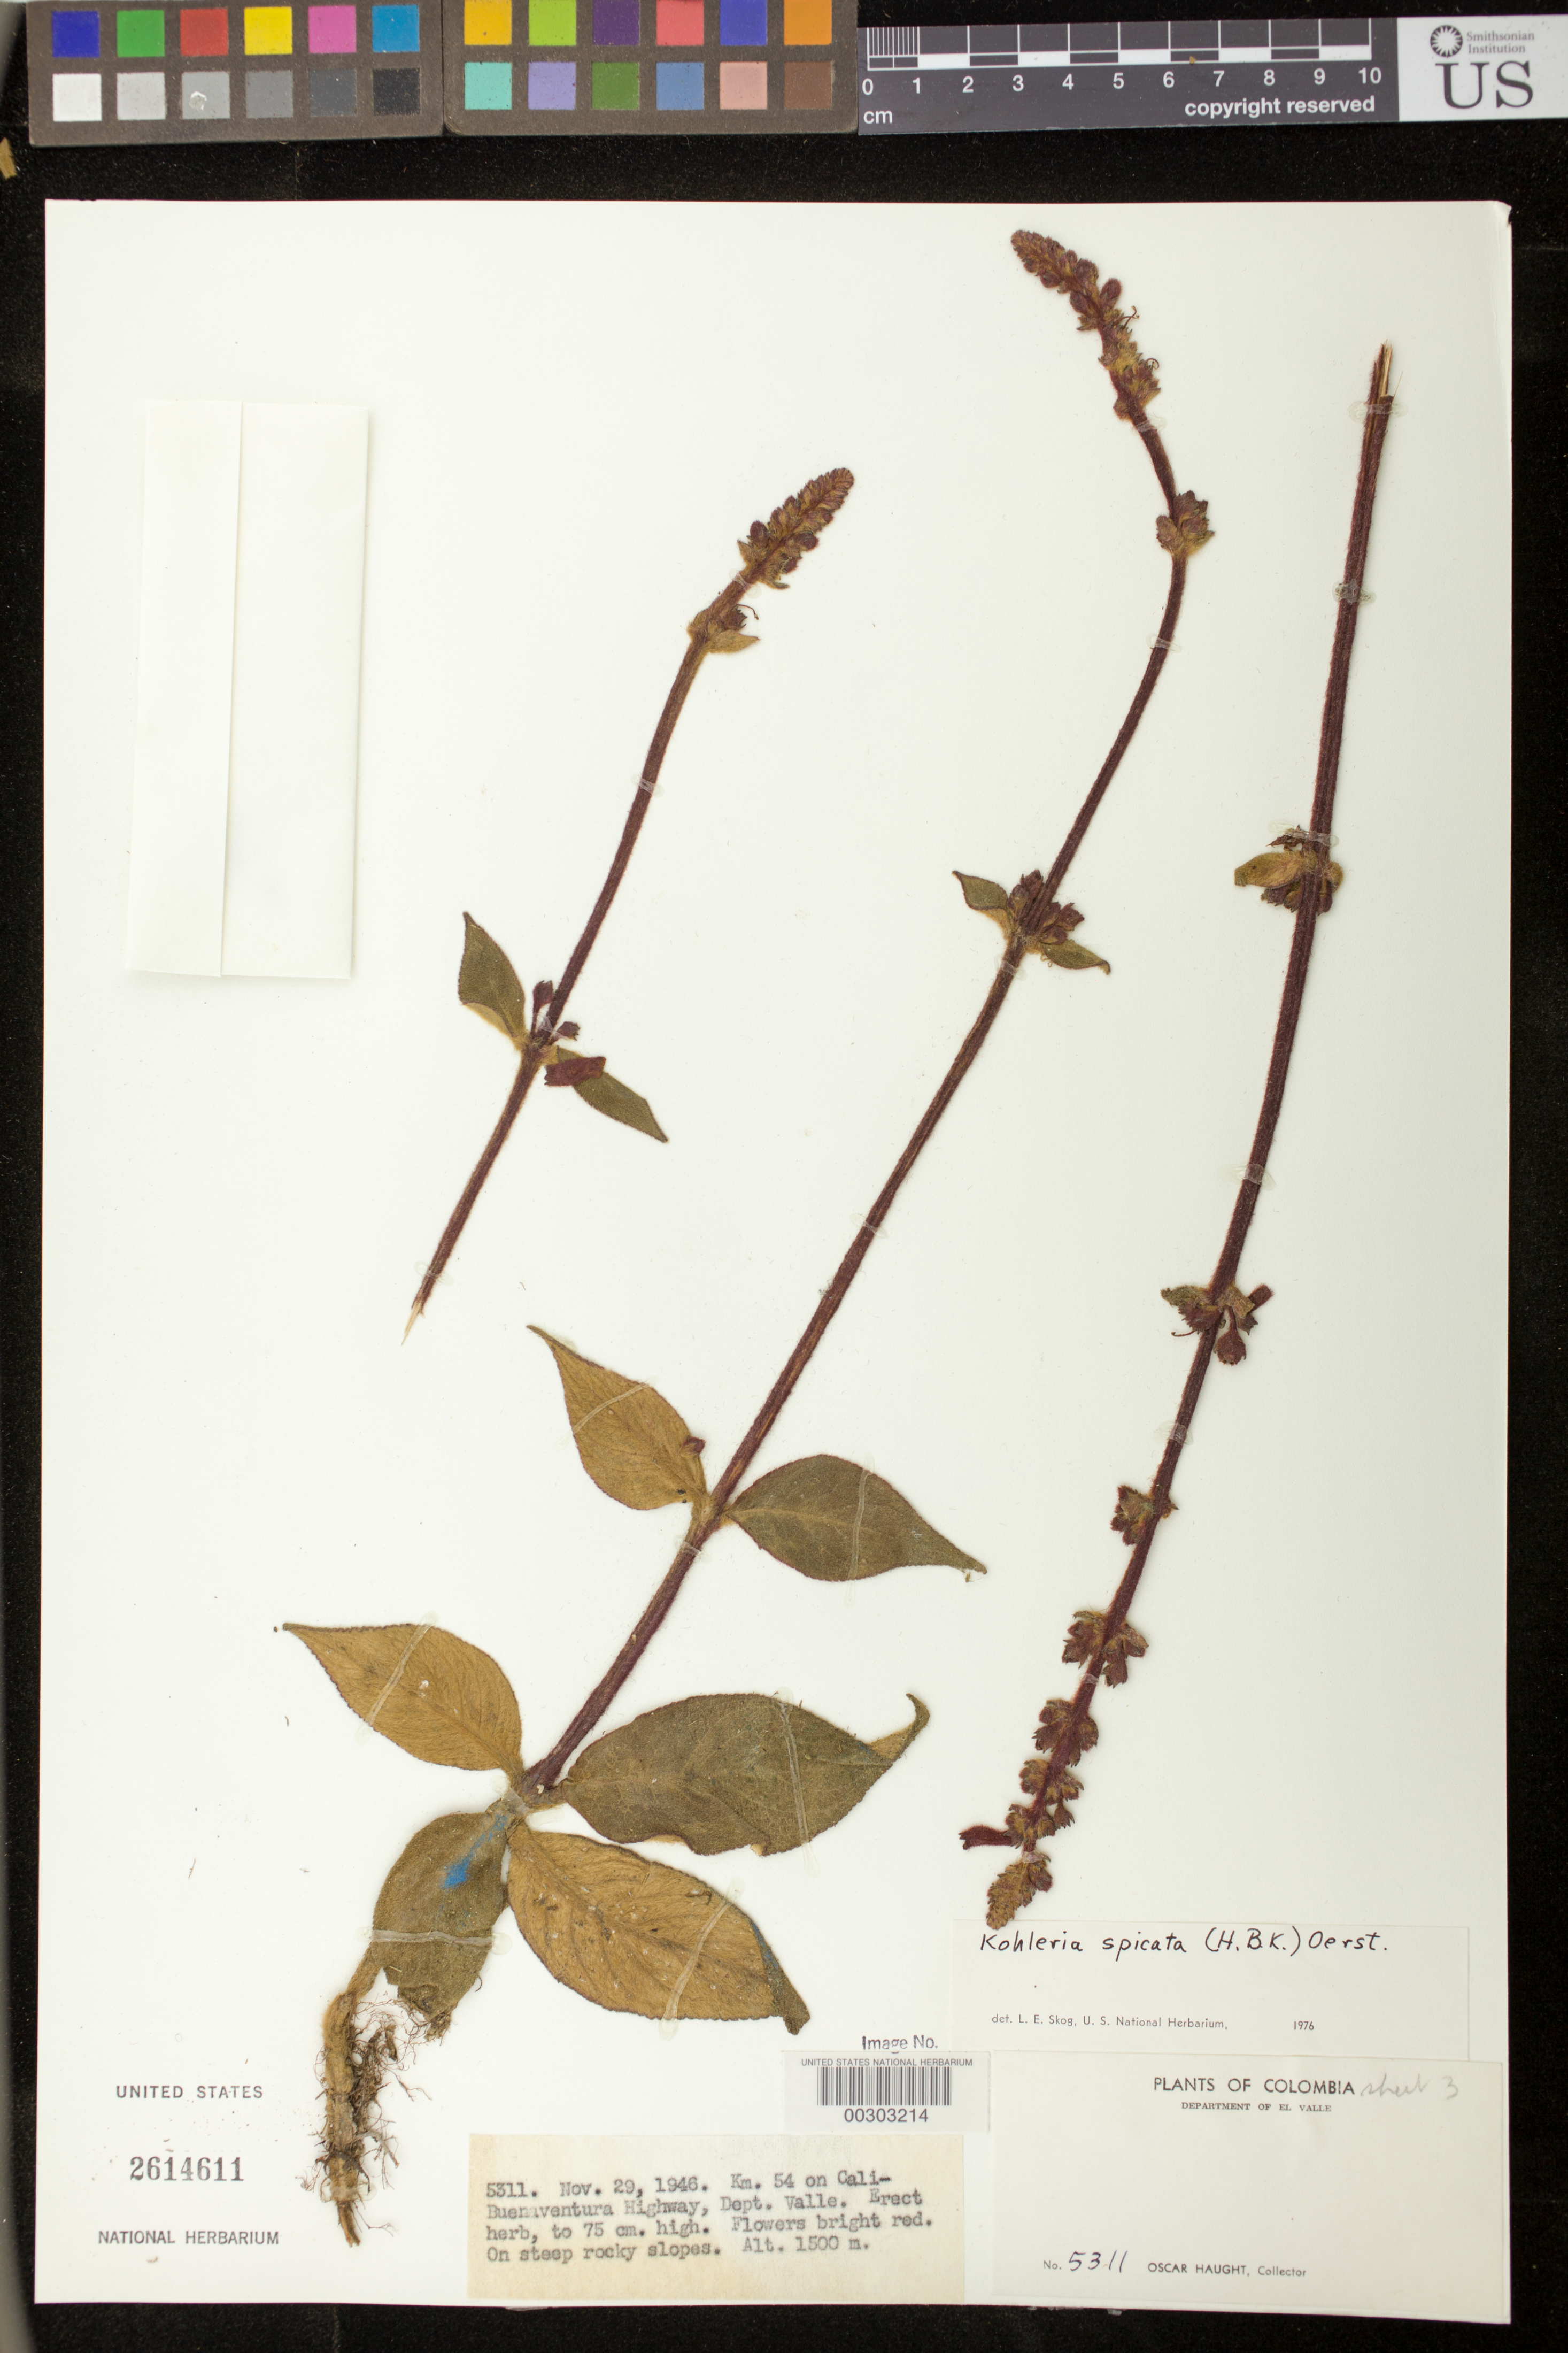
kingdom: Plantae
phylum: Tracheophyta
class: Magnoliopsida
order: Lamiales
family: Gesneriaceae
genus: Kohleria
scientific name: Kohleria spicata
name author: (Kunth) Oerst.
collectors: O. L. Haught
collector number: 5311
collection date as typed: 29 Nov 1946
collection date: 1946-11-29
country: Colombia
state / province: Valle del Cauca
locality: Km 54 on Cali-Buenaventura highway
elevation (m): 1500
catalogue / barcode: US 2614611